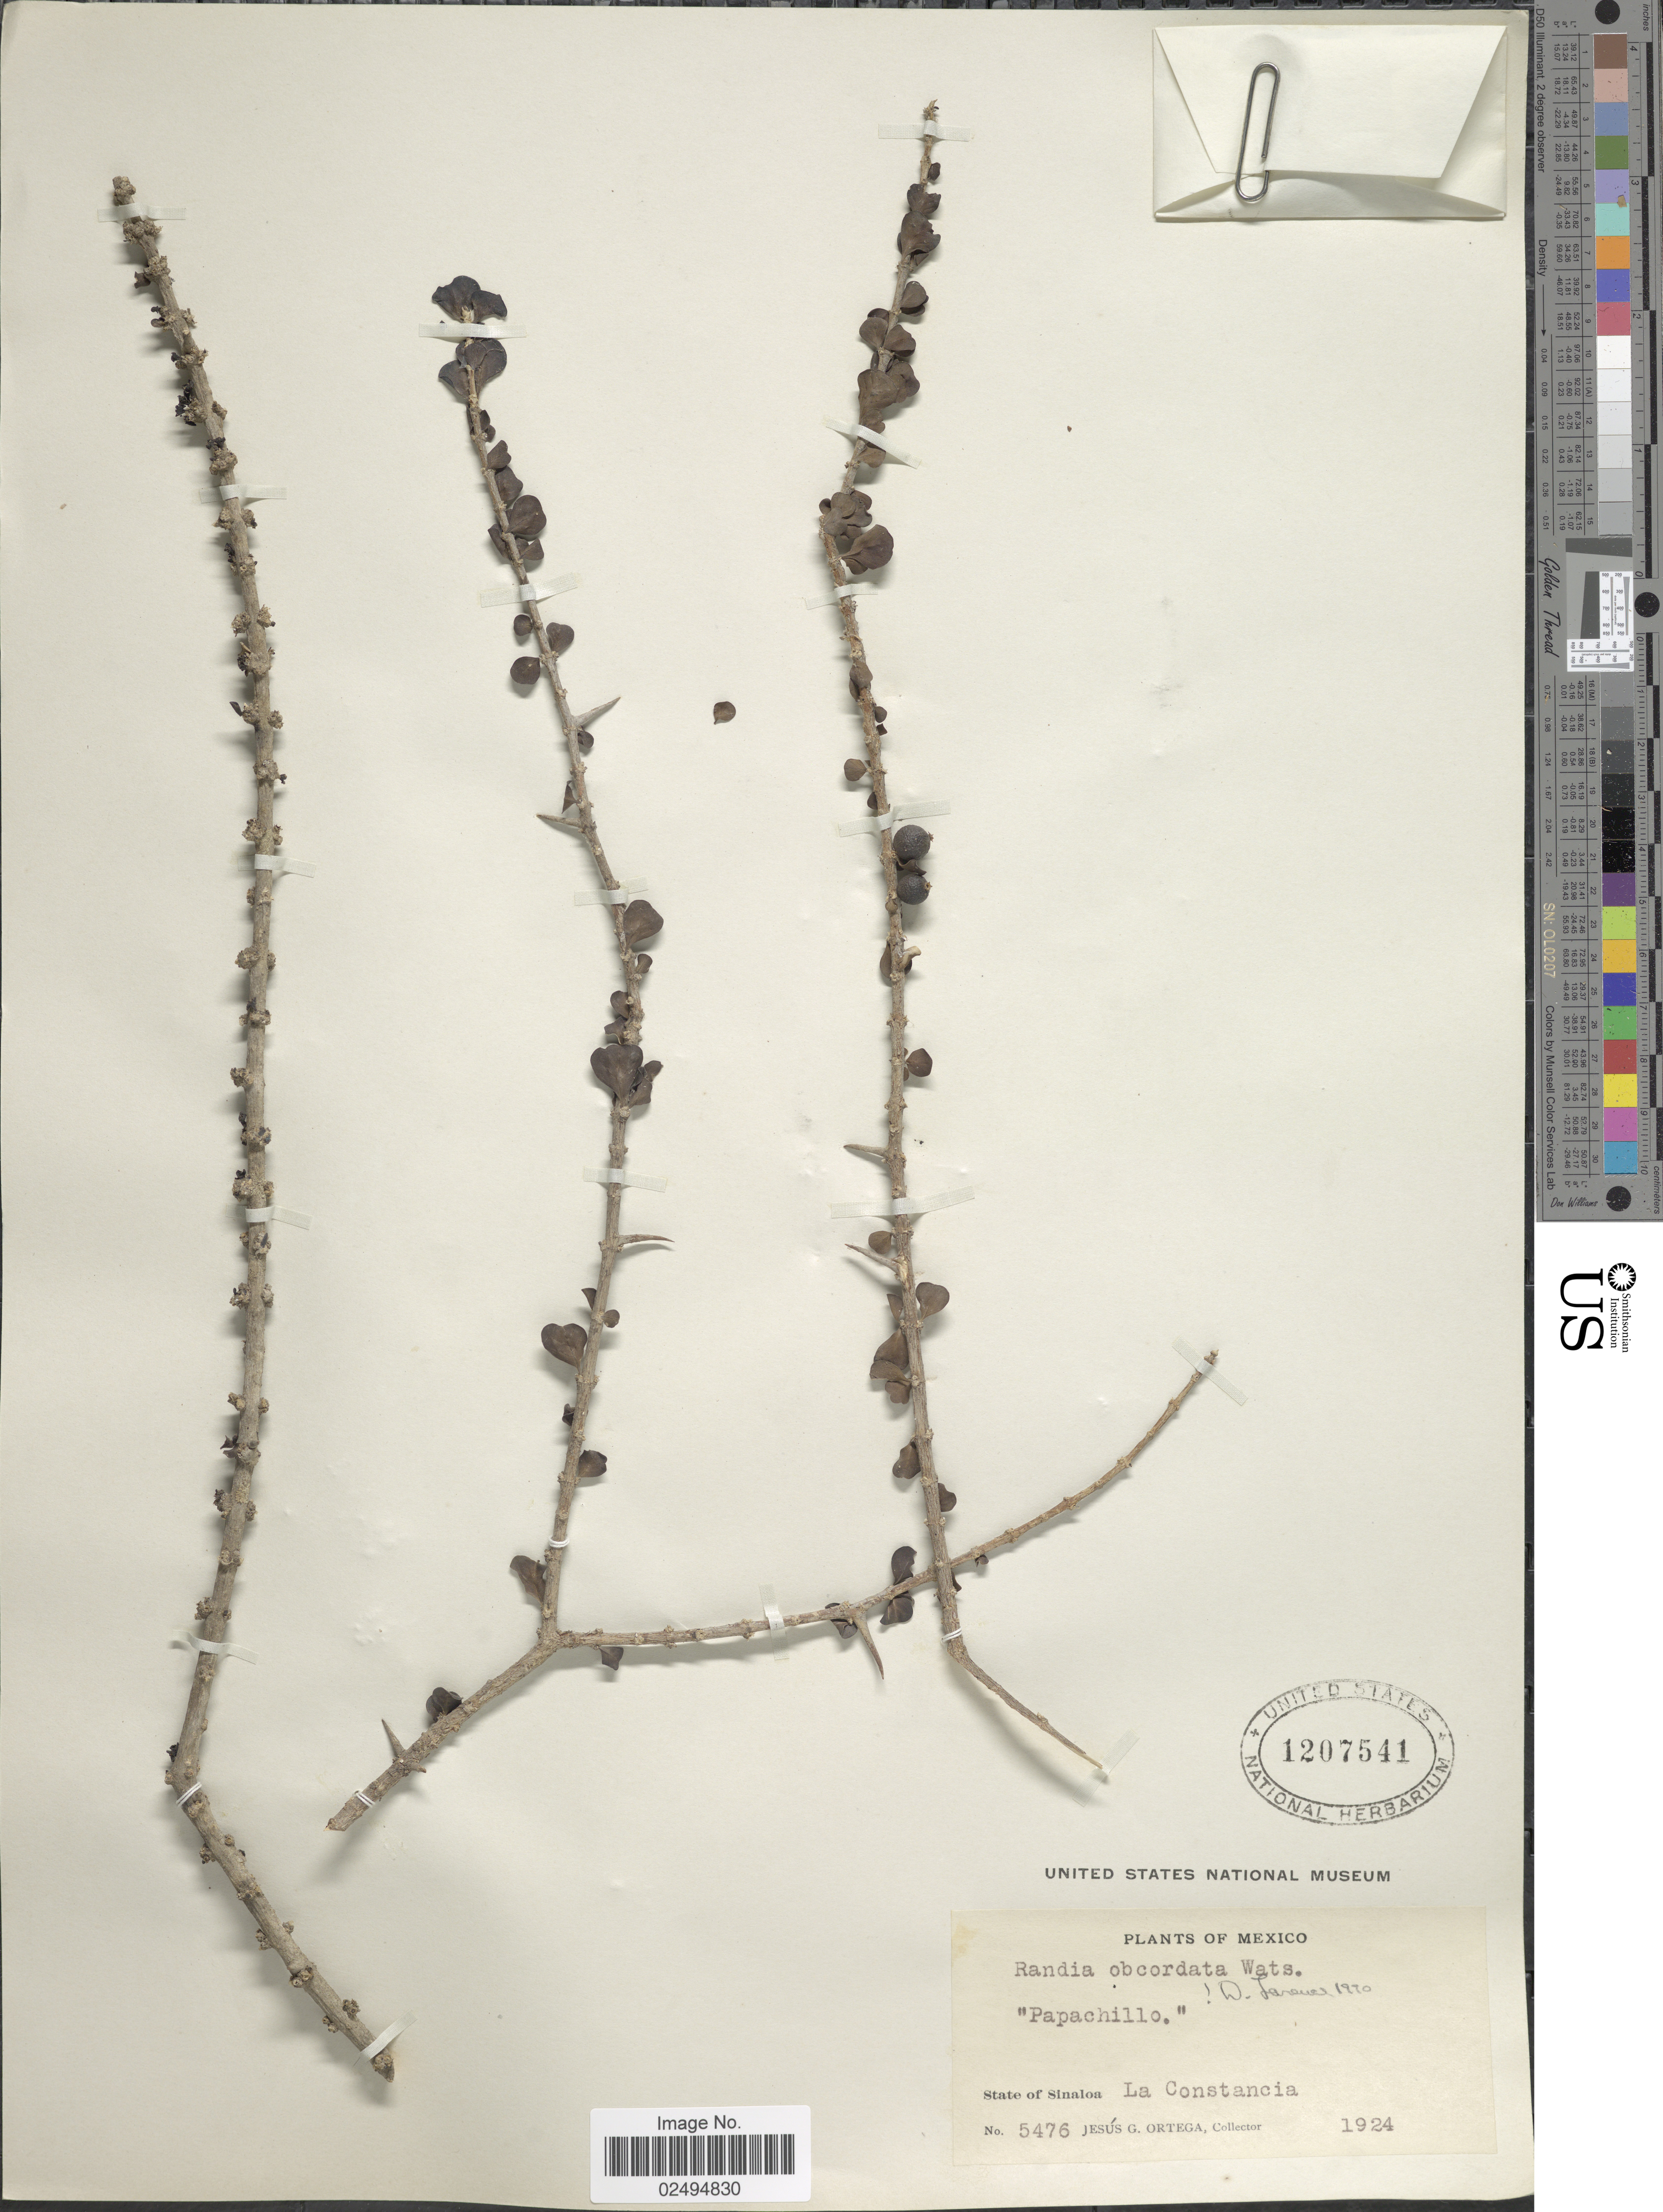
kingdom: Plantae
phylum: Tracheophyta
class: Magnoliopsida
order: Gentianales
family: Rubiaceae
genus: Randia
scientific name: Randia obcordata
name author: S. Watson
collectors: J. Ortega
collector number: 5476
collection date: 1924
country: Mexico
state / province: Sinaloa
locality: La Constancia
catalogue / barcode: US 1207541